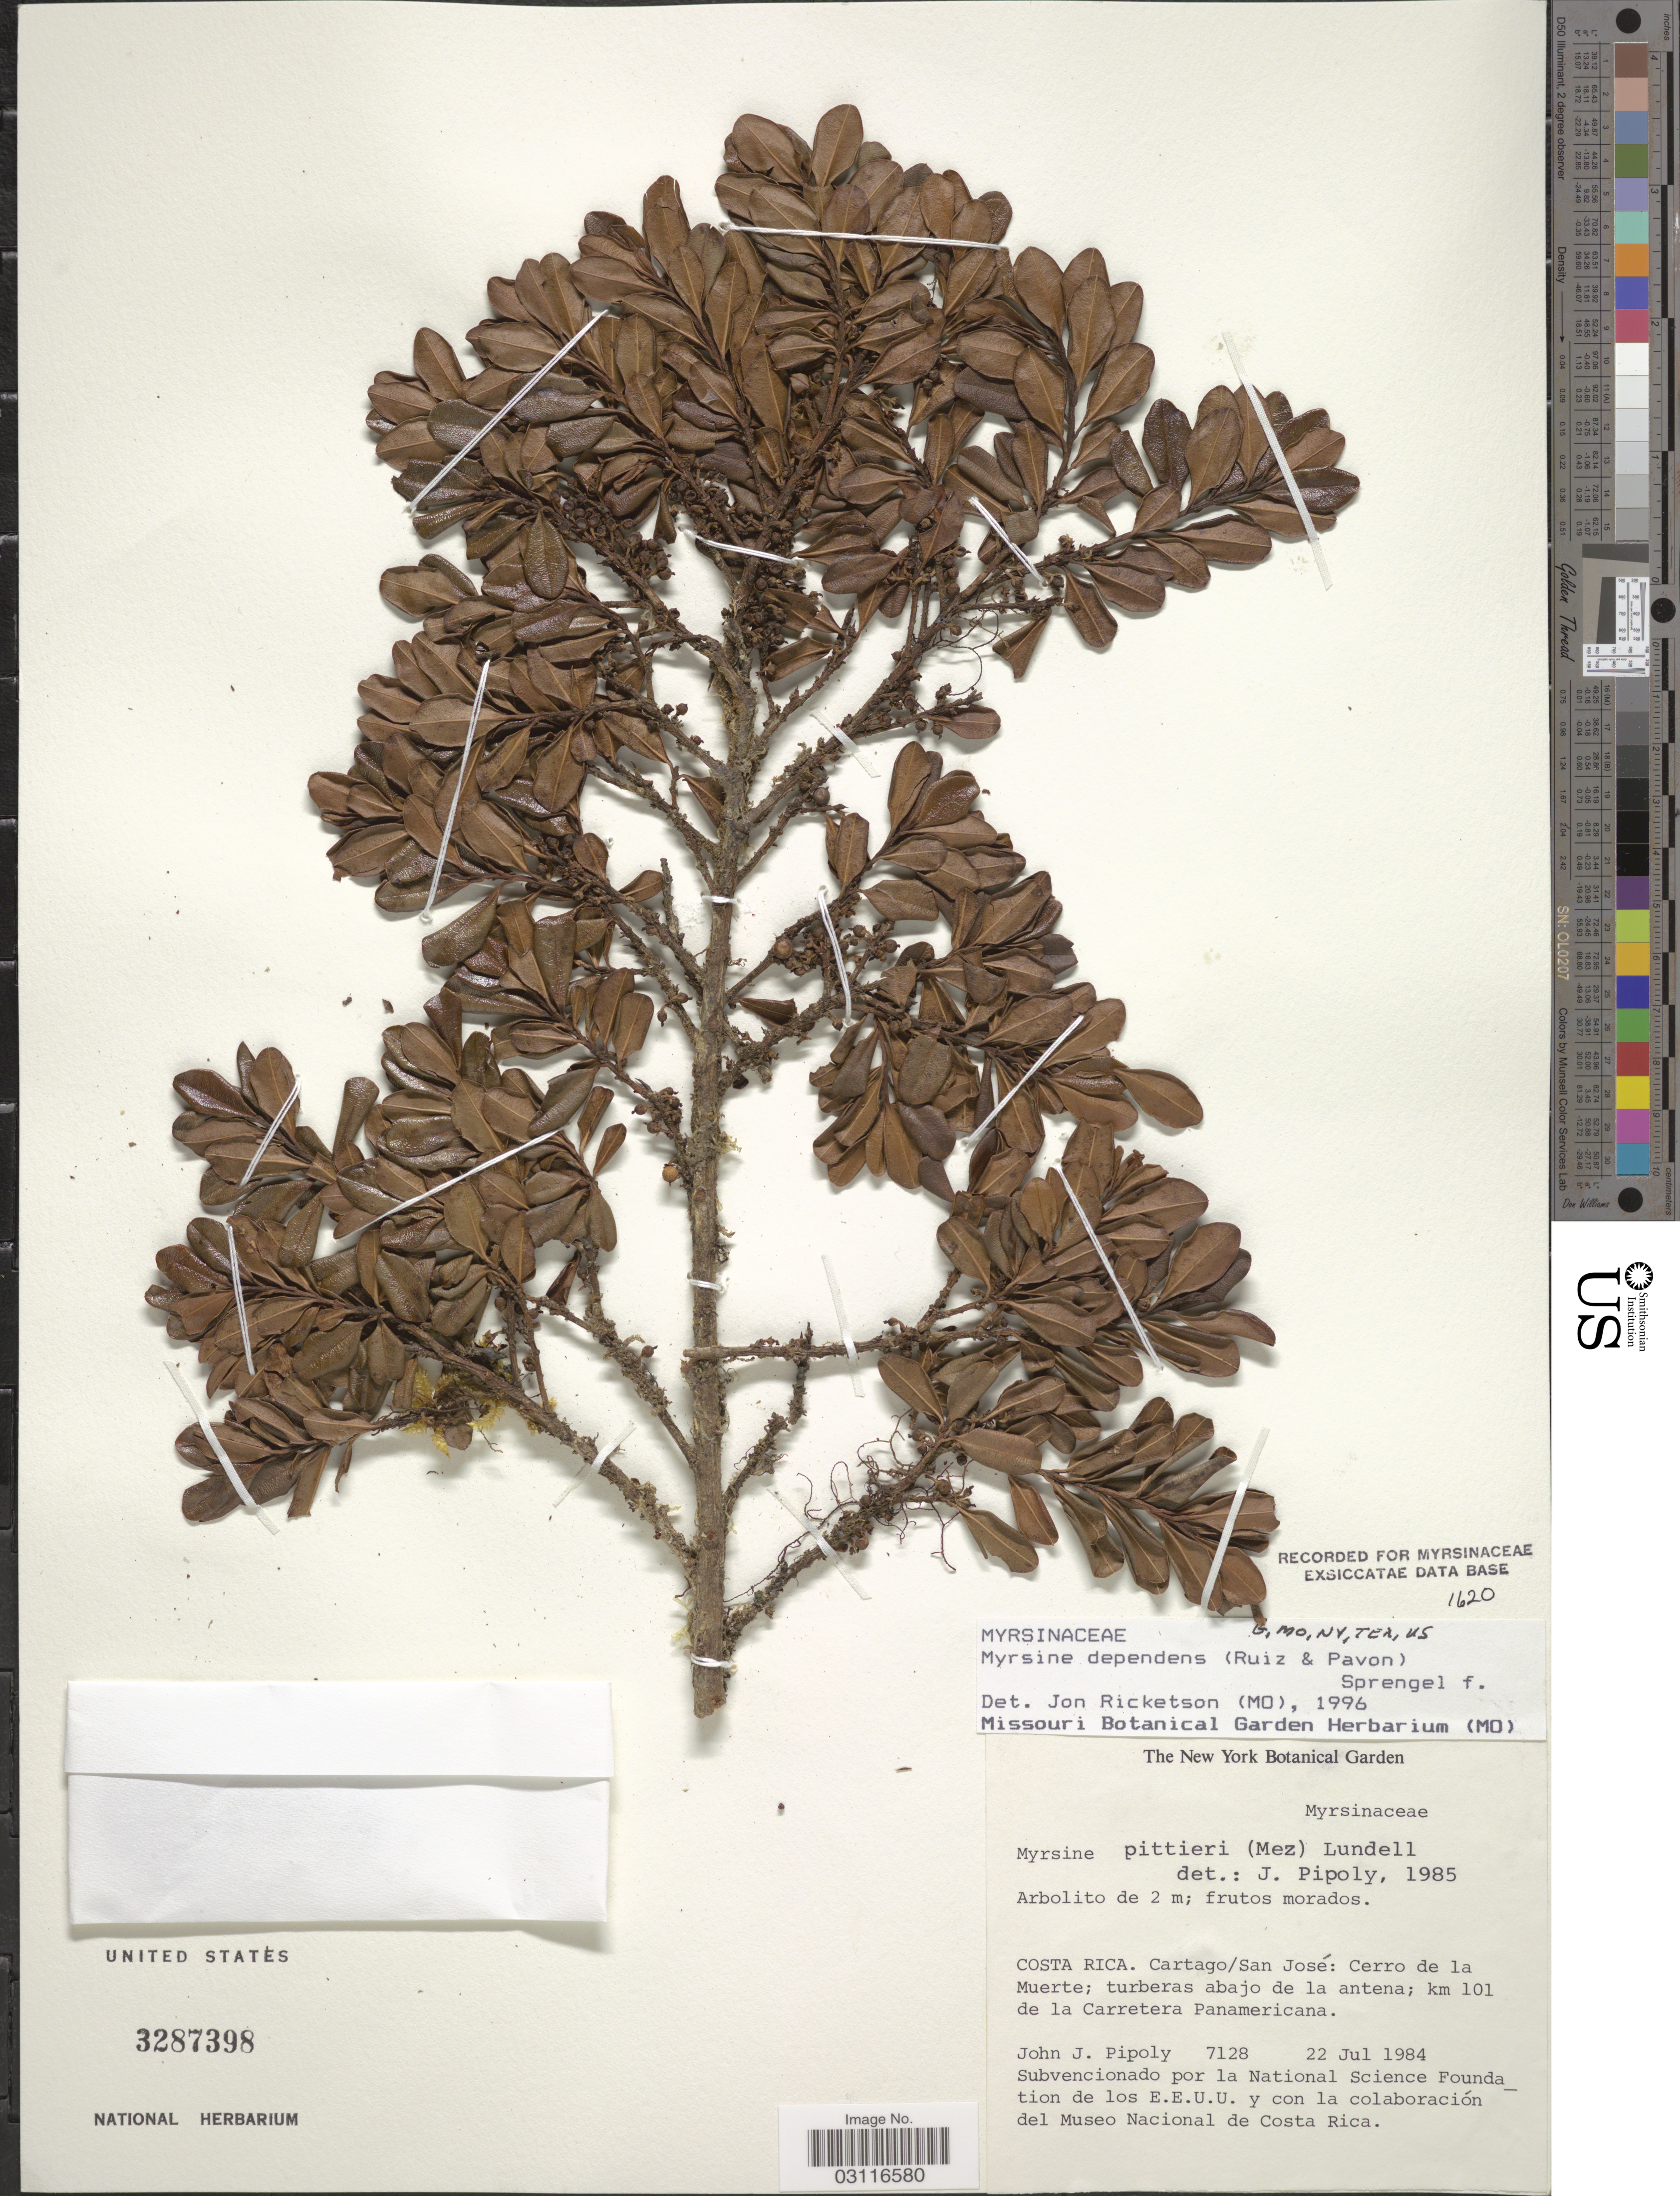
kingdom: Plantae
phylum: Tracheophyta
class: Magnoliopsida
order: Ericales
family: Primulaceae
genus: Myrsine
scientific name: Myrsine dependens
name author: (Ruiz & Pav.) Spreng.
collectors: J. J. Pipoly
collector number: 7128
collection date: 1984-07-22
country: Costa Rica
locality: Cartago/San José: Cerro de la Muerte; turberas abajo de la antena; km 101 de la Carretera Panamericana.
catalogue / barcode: US 3287398